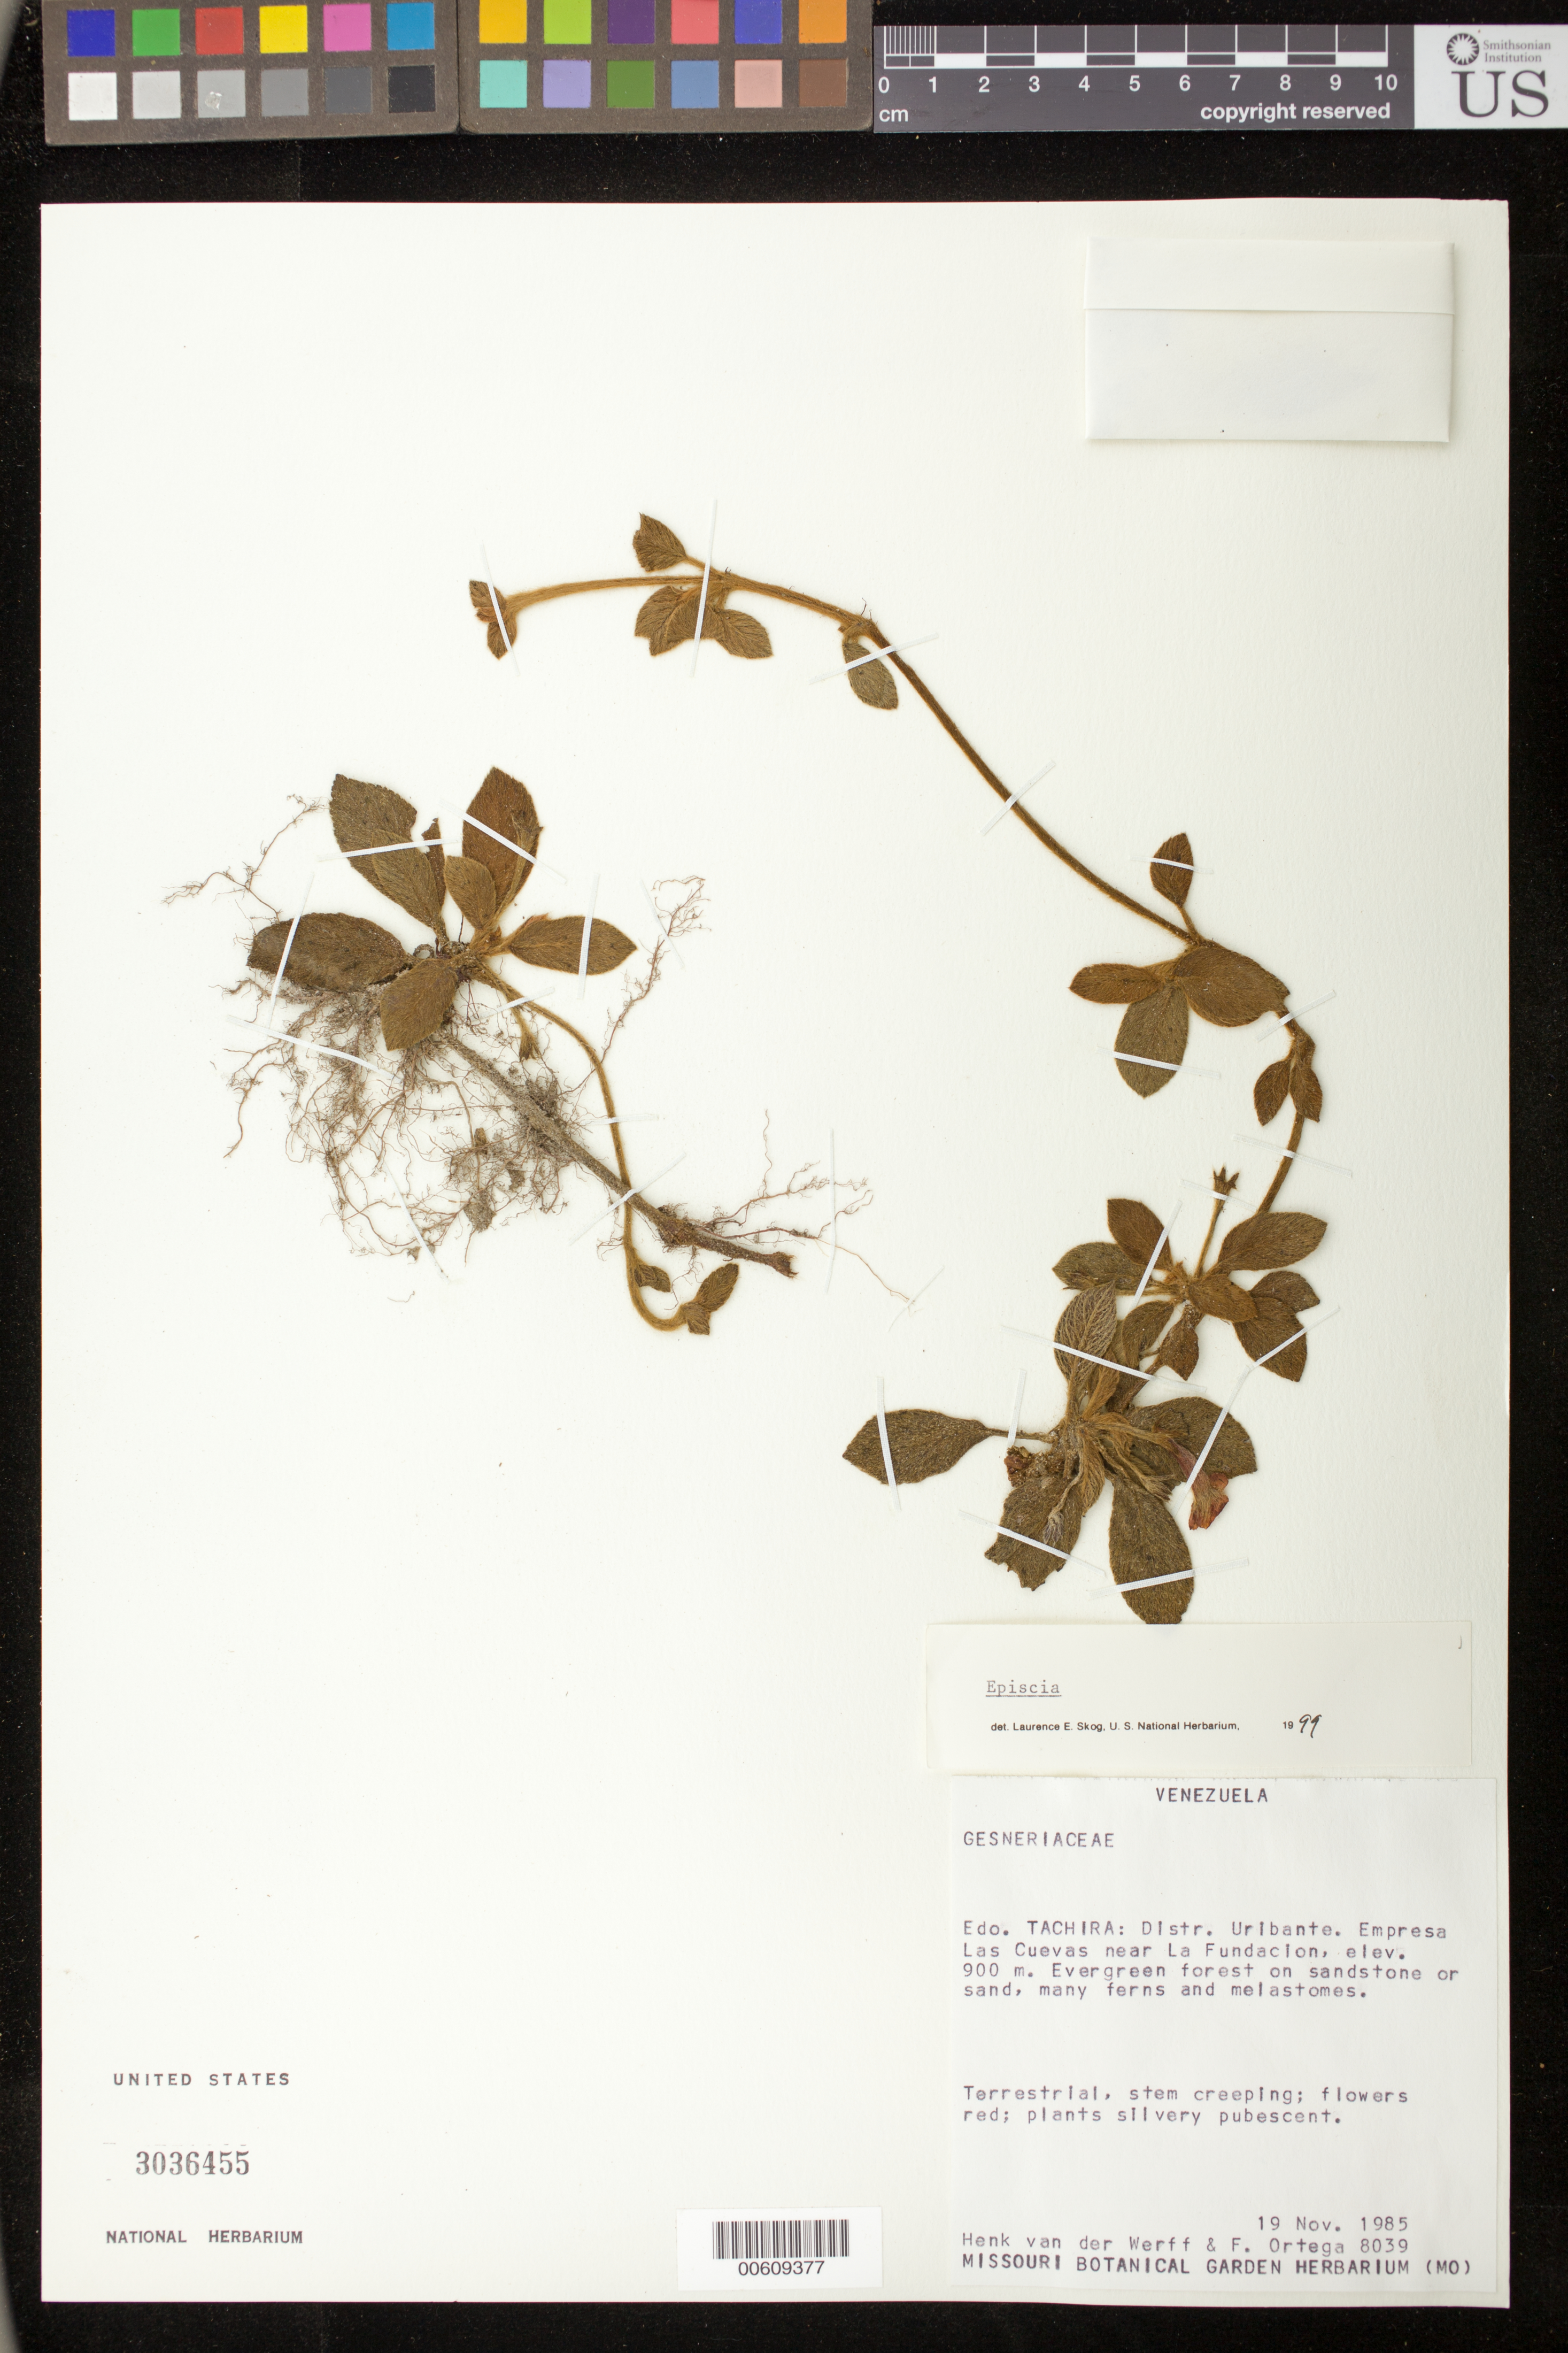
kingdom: Plantae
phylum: Tracheophyta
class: Magnoliopsida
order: Lamiales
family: Gesneriaceae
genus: Episcia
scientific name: Episcia sp.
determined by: Clark, J. L., (SEL), The Marie Selby Botanical Garden (UNITED STATES)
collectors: H. van der Werff & F. J. Ortega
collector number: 8039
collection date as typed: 19 Nov 1985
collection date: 1985-11-19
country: Venezuela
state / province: Táchira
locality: Distr. Uribante; Empresa Las Cuevas near La Fundacion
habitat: Evergreen forest on sandstone or sand, many ferns and melastomes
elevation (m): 900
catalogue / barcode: US 3036455